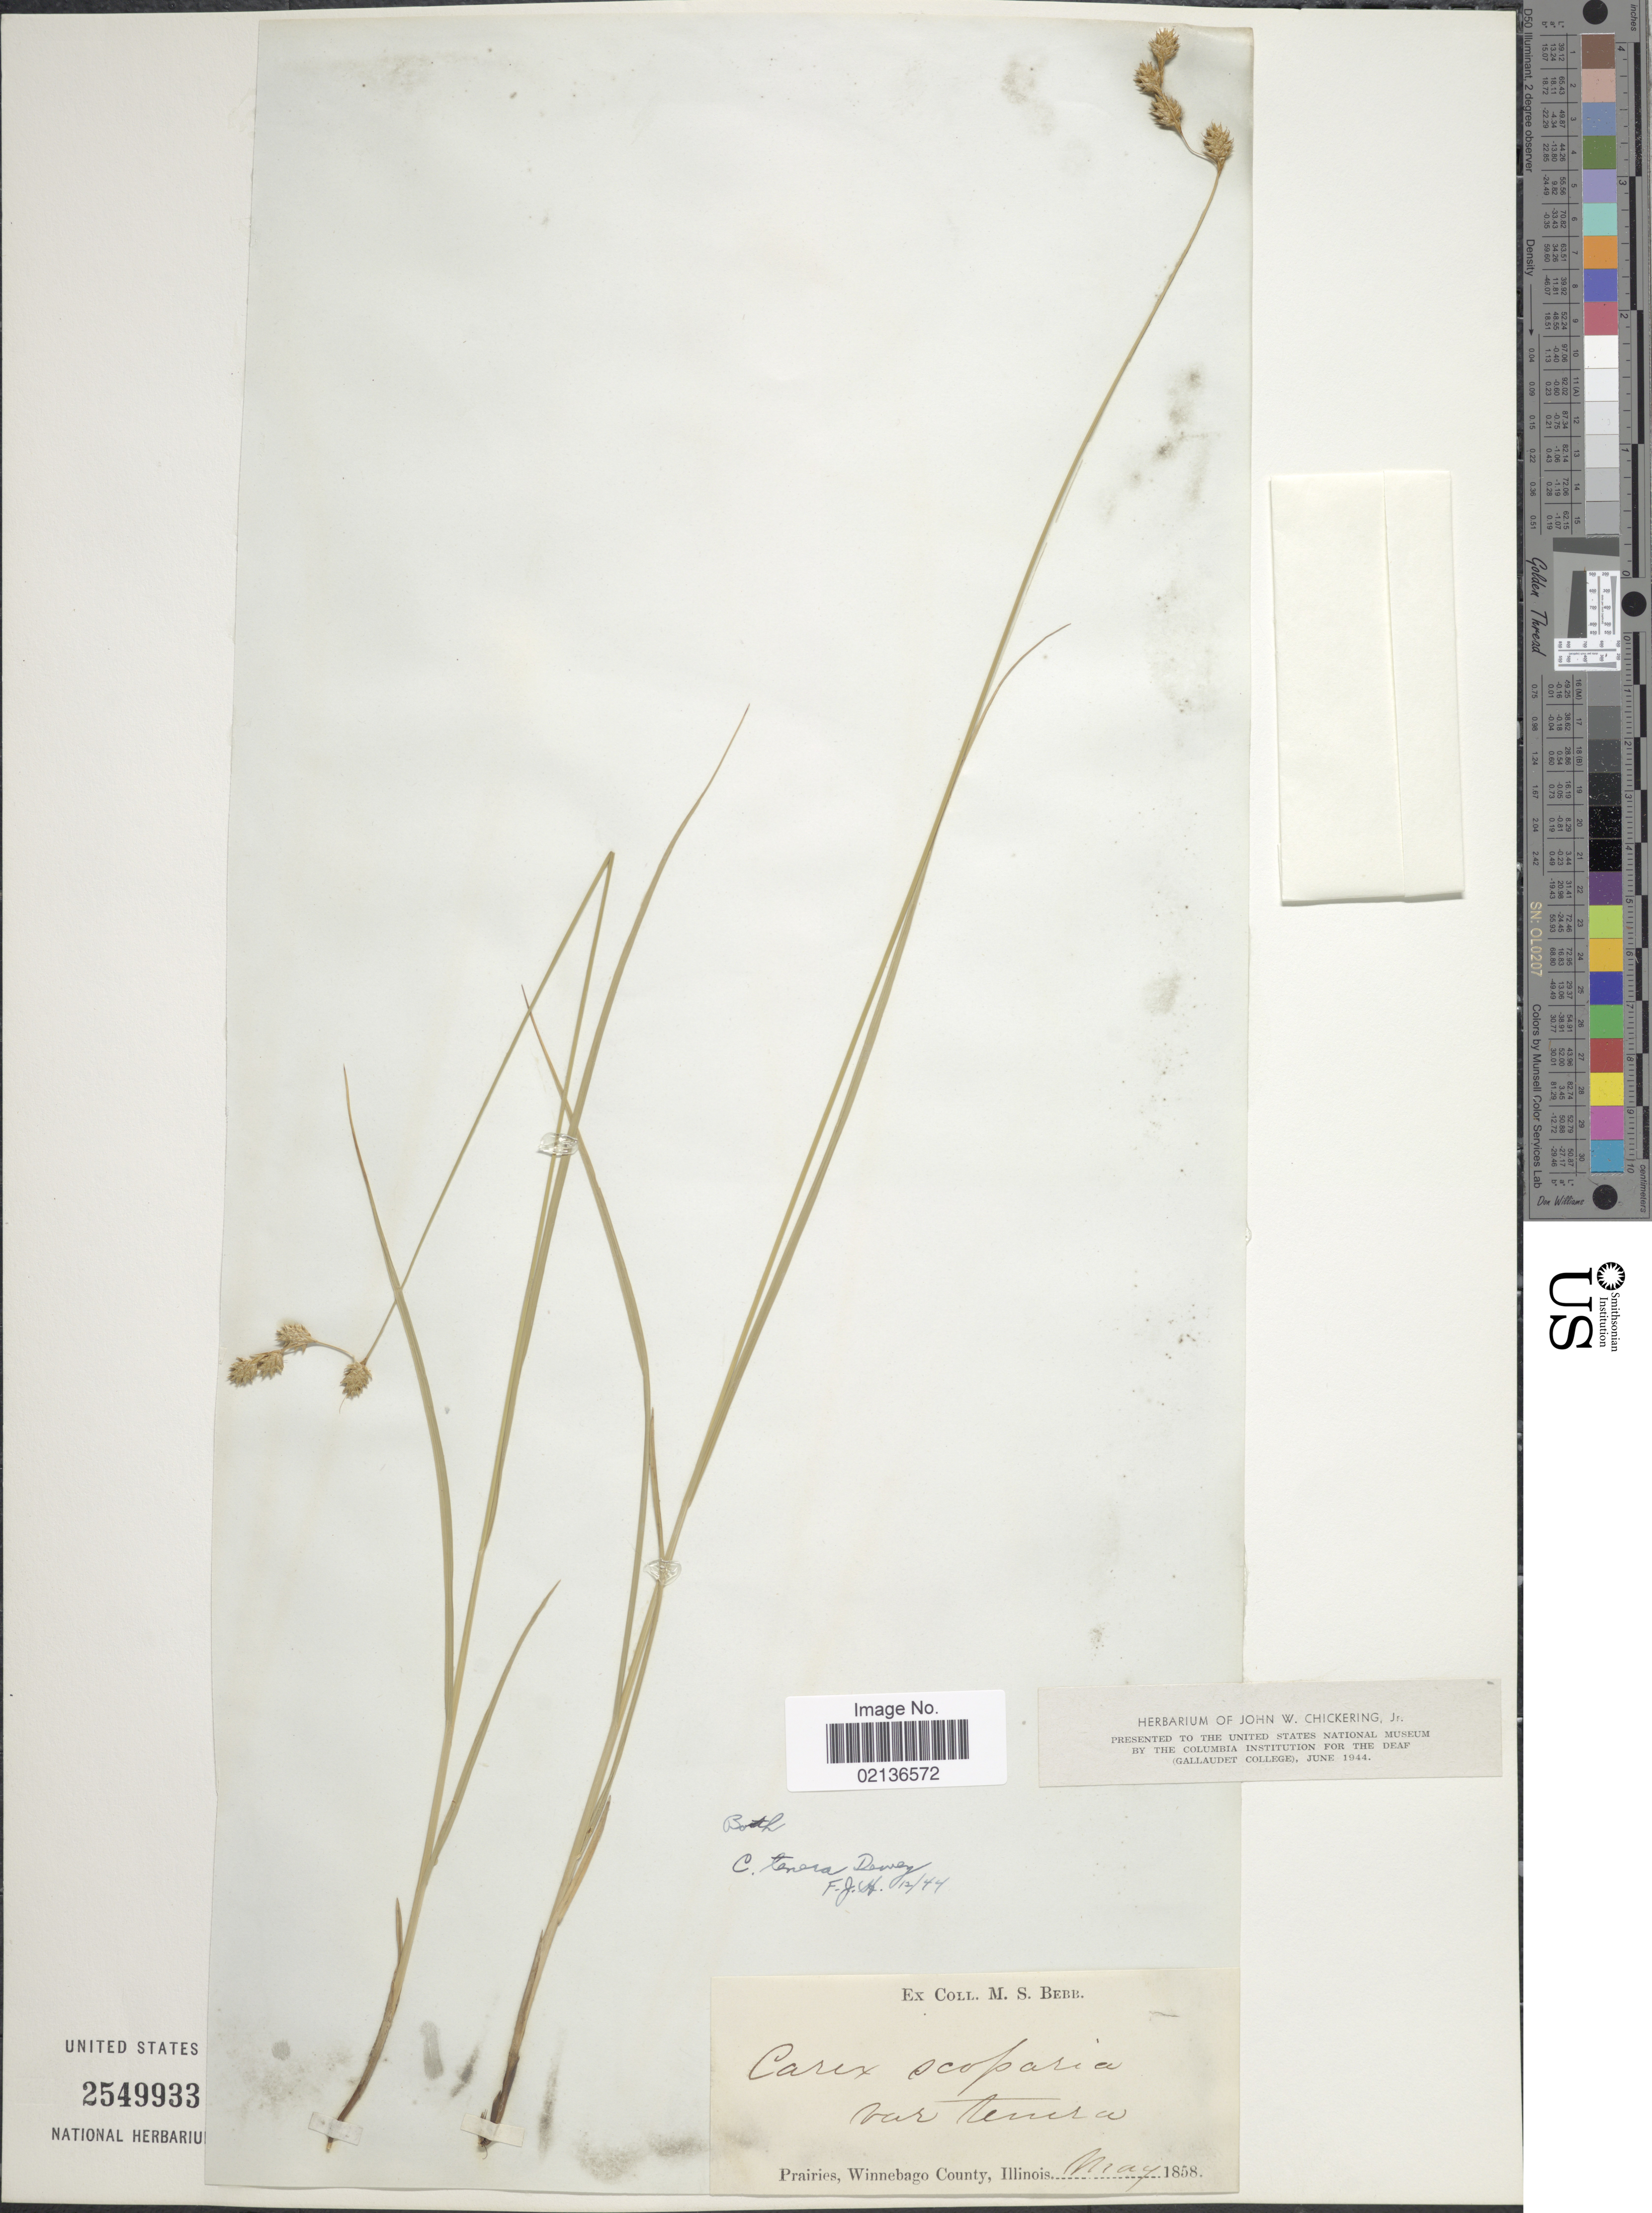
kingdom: Plantae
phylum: Tracheophyta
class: Liliopsida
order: Poales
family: Cyperaceae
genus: Carex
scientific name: Carex tenera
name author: Dewey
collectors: M. Bebb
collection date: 1858-05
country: United States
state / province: Illinois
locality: Prairies, Winnebago County, Illinois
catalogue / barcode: US 2549933